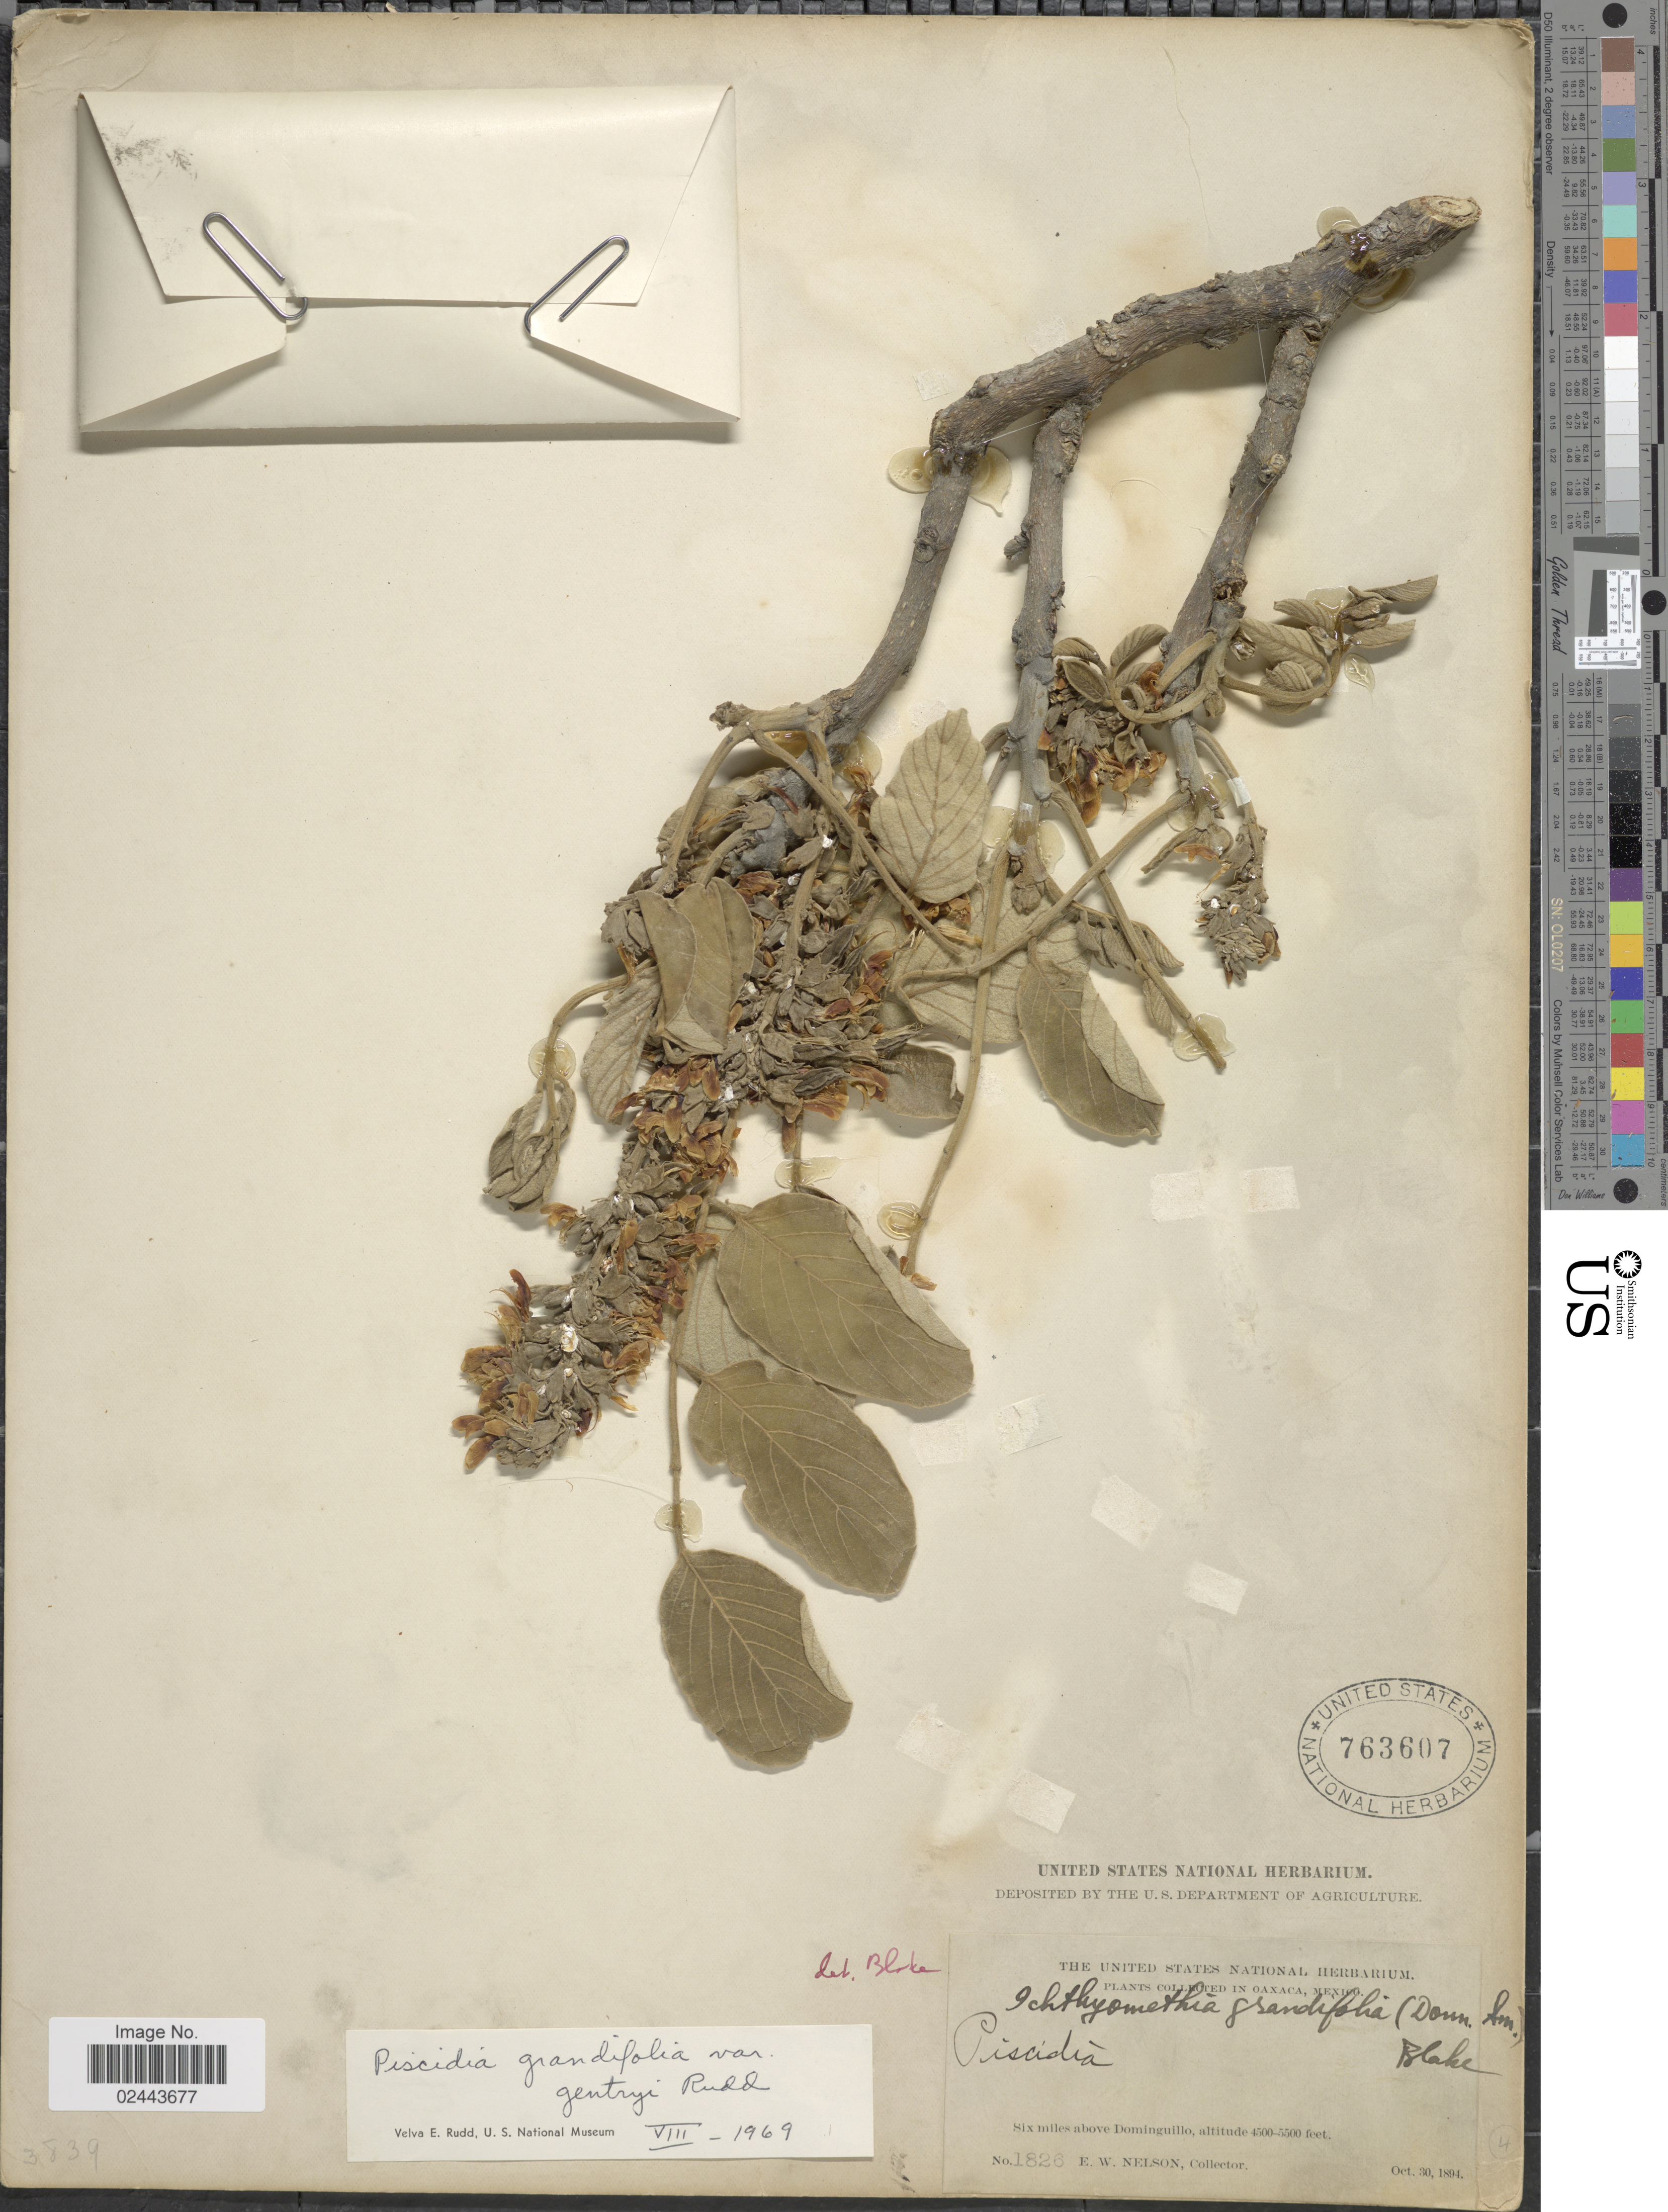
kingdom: Plantae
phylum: Tracheophyta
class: Magnoliopsida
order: Fabales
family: Fabaceae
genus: Piscidia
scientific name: Piscidia grandifolia var. gentryi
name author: Rudd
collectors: E. W. Nelson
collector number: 1826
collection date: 1894-10-30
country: Mexico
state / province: Oaxaca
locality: Six miles aboev Dominguillo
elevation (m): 1372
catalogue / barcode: US 763607